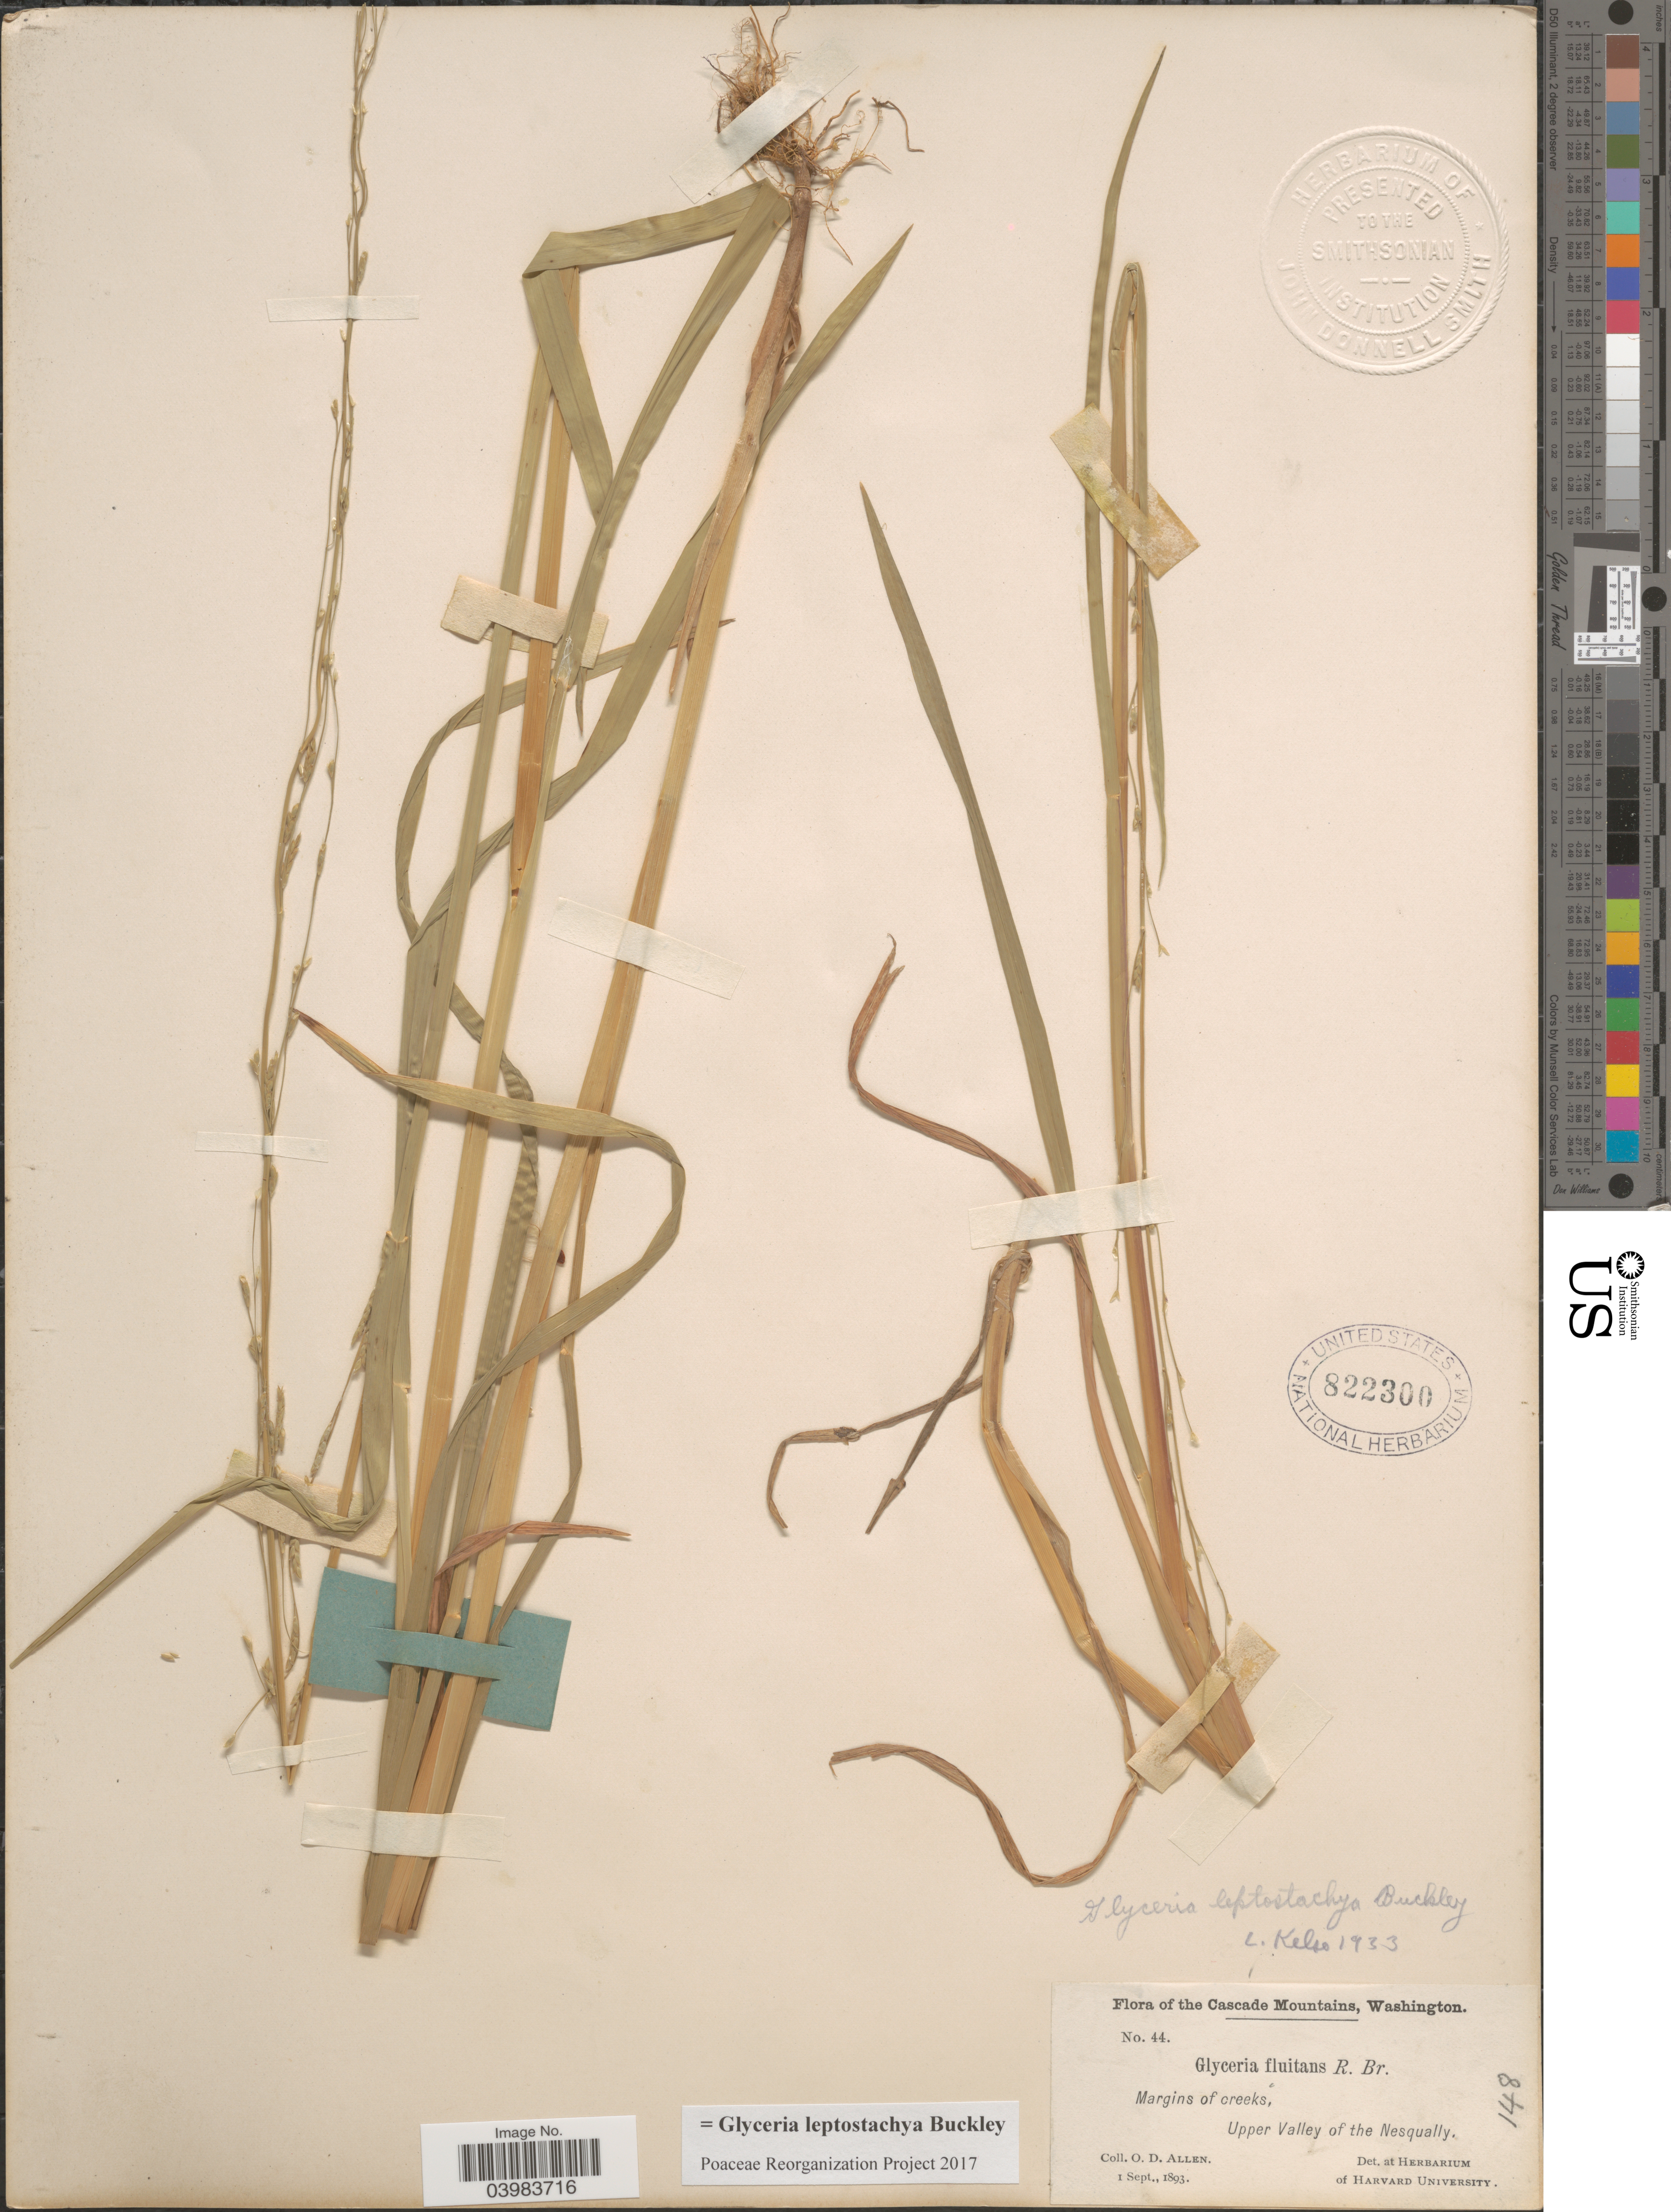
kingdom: Plantae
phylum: Tracheophyta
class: Liliopsida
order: Poales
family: Poaceae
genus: Glyceria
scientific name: Glyceria leptostachya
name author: Buckley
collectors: O. D. Allen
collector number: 44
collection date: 1893-09-01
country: United States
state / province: Washington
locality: The Cascade Mountains. Upper Valley of the Nesqually.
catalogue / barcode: US 822300